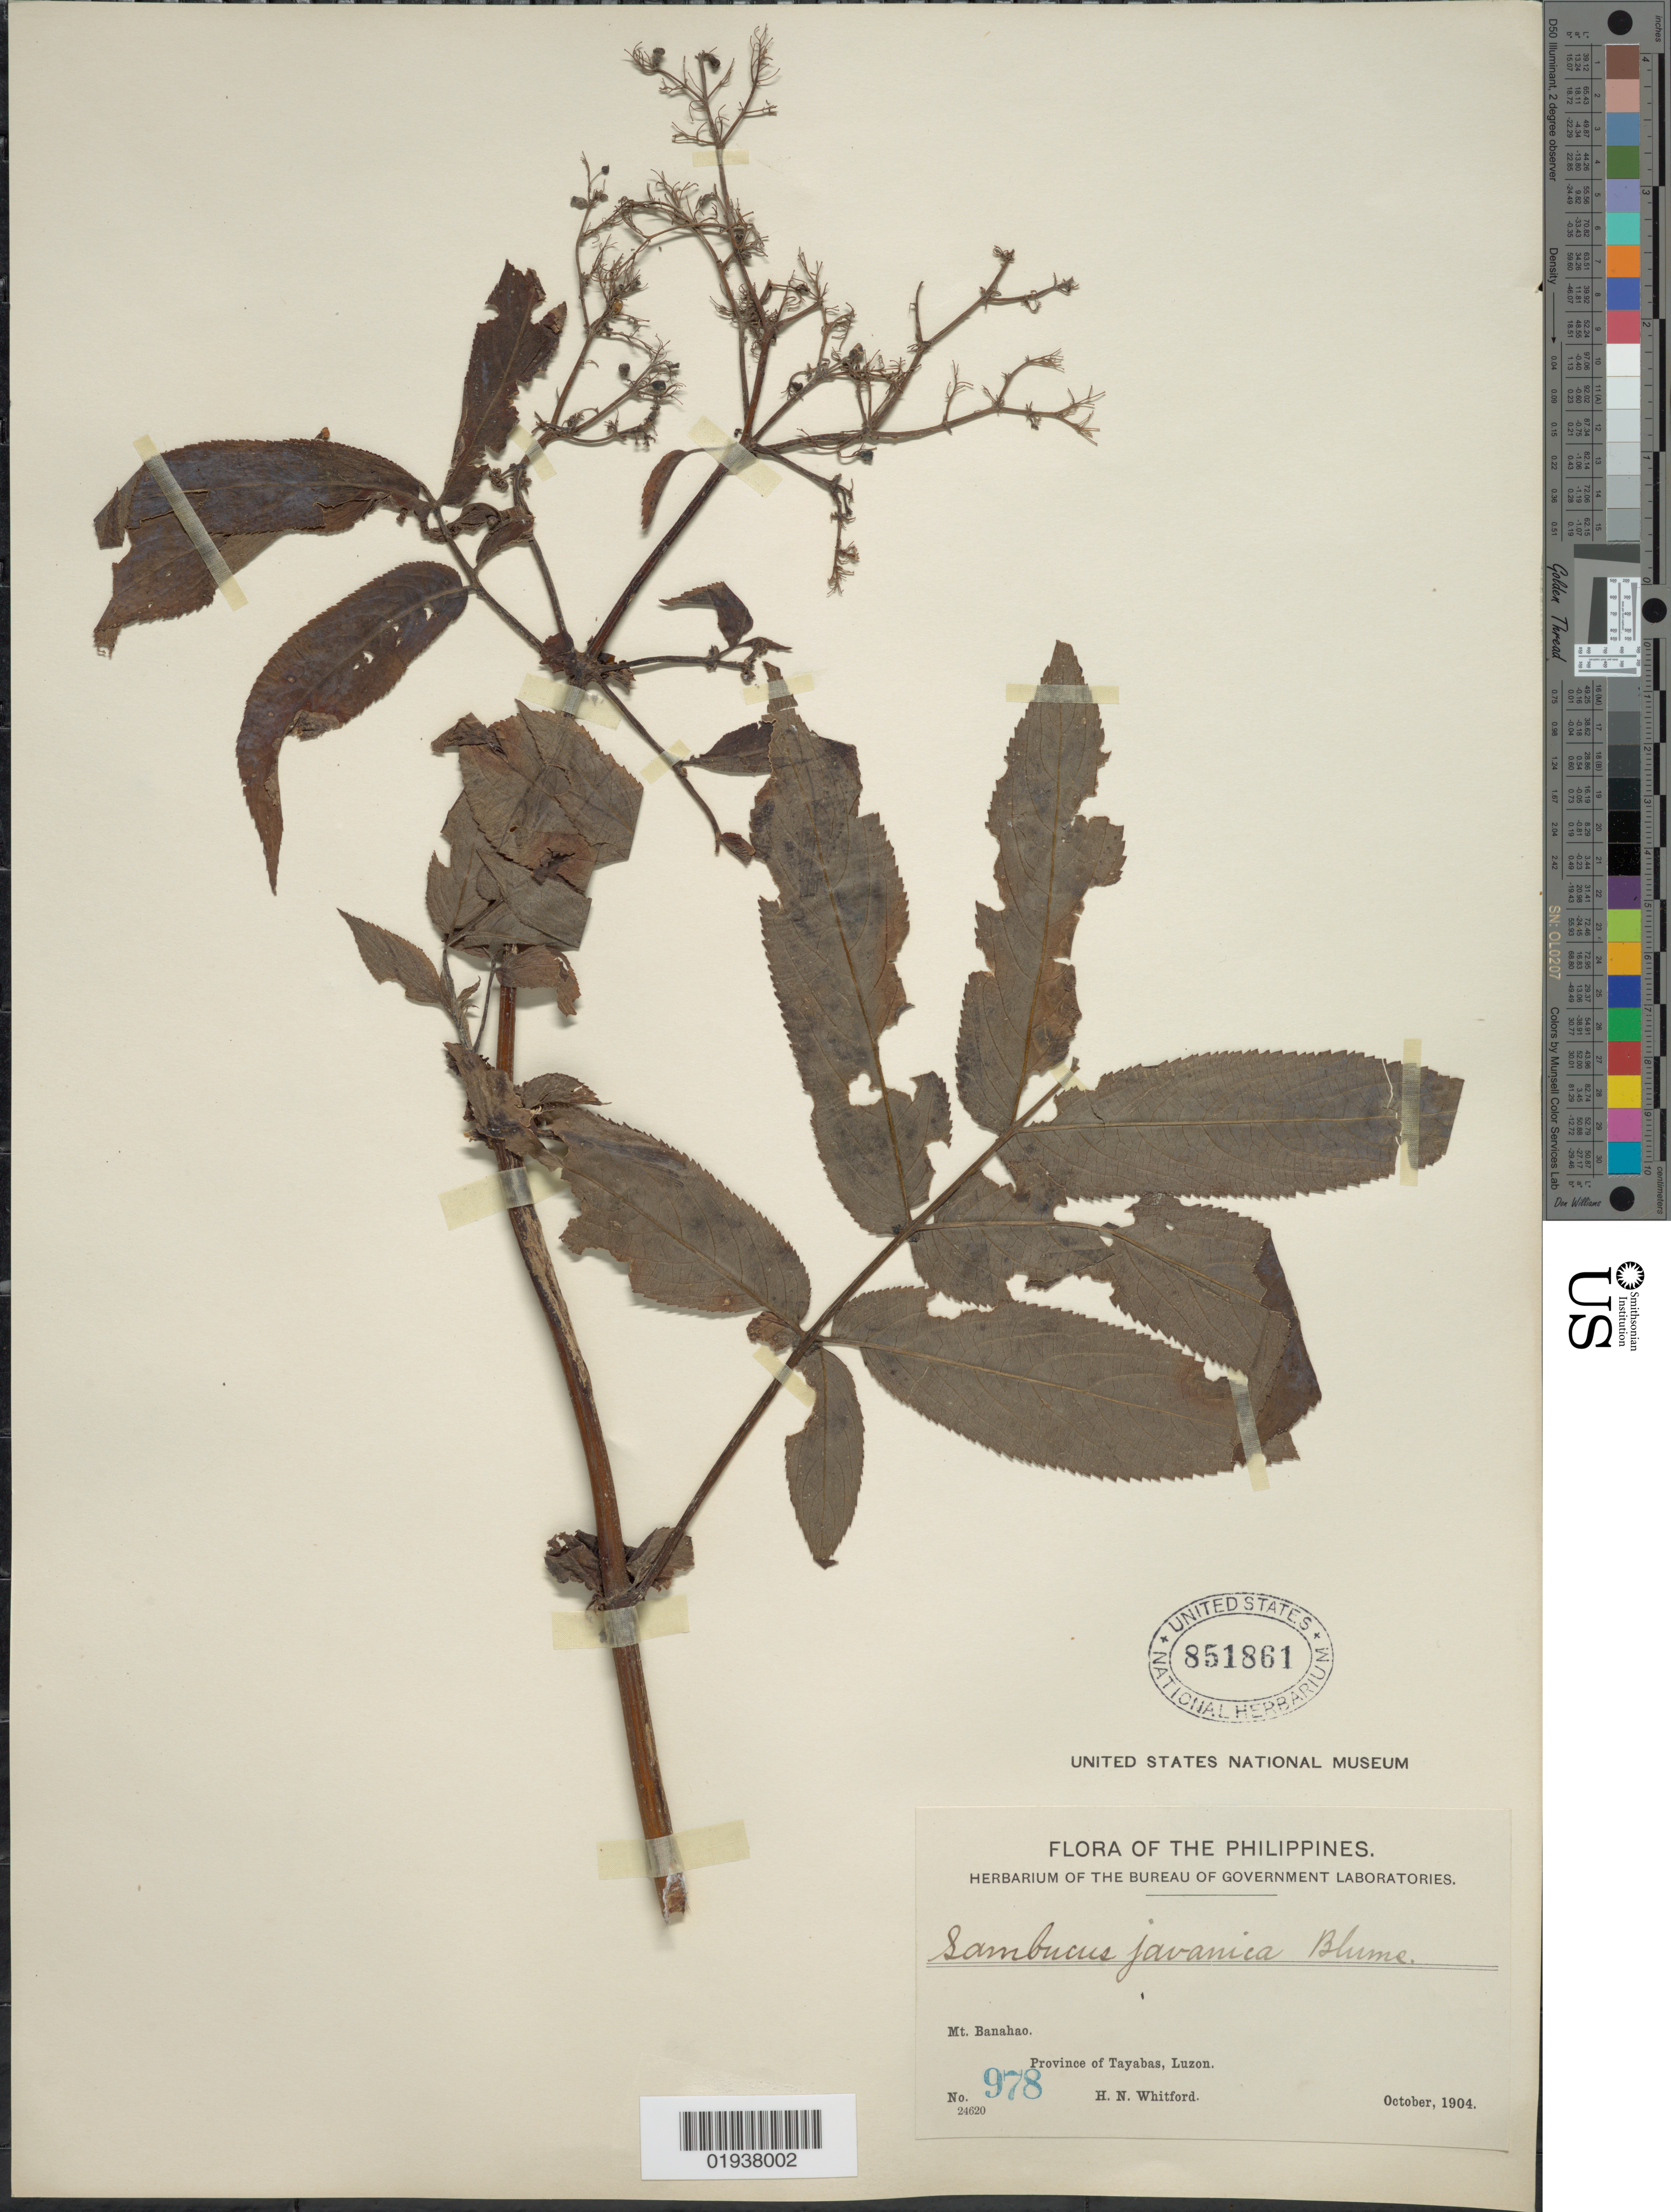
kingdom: Plantae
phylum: Tracheophyta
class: Magnoliopsida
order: Dipsacales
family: Viburnaceae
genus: Sambucus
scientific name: Sambucus javanica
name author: Blume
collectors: H. N. Whitford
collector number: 978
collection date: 1904-10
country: Philippines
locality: Mt. Banahao. Province Tayabas, Luzon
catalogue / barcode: US 851861